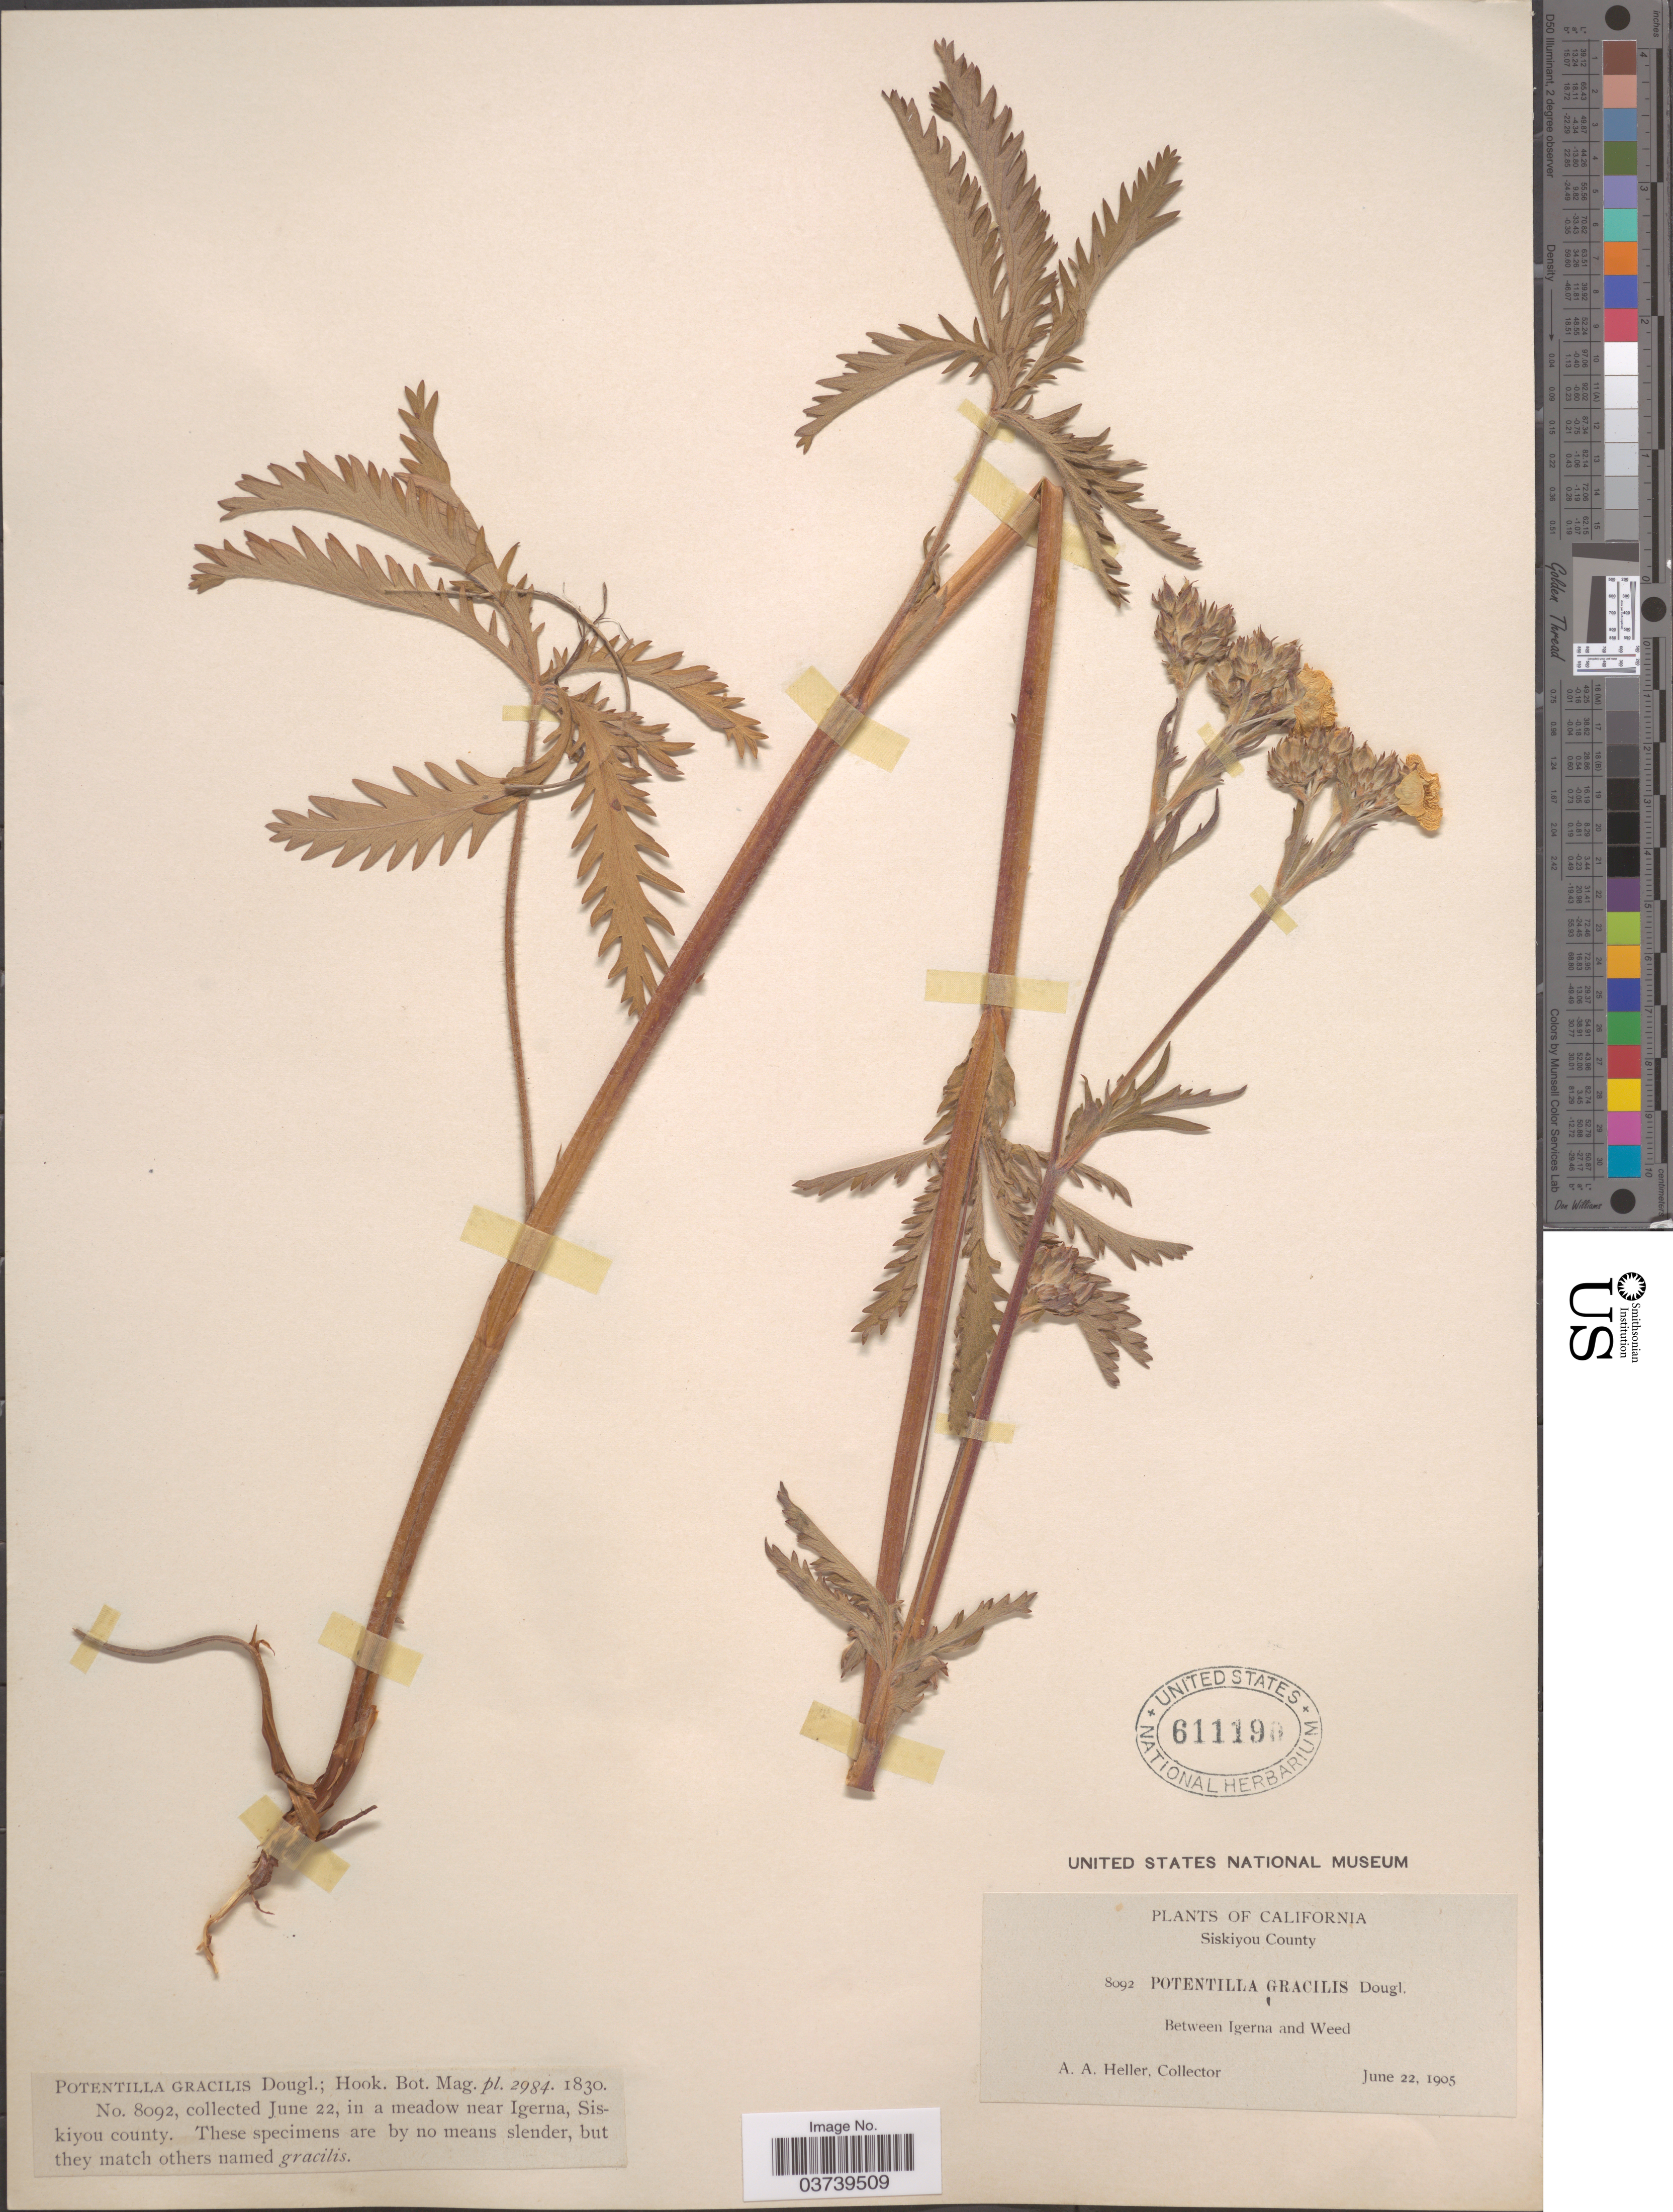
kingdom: Plantae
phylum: Tracheophyta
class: Magnoliopsida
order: Rosales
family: Rosaceae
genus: Potentilla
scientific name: Potentilla gracilis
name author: Douglas ex Hook.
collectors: A. A. Heller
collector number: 8092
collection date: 1905-06-22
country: United States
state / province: California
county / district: Siskiyou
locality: Siskiyou County. Between Igerna and Weed.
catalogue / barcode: US 611190